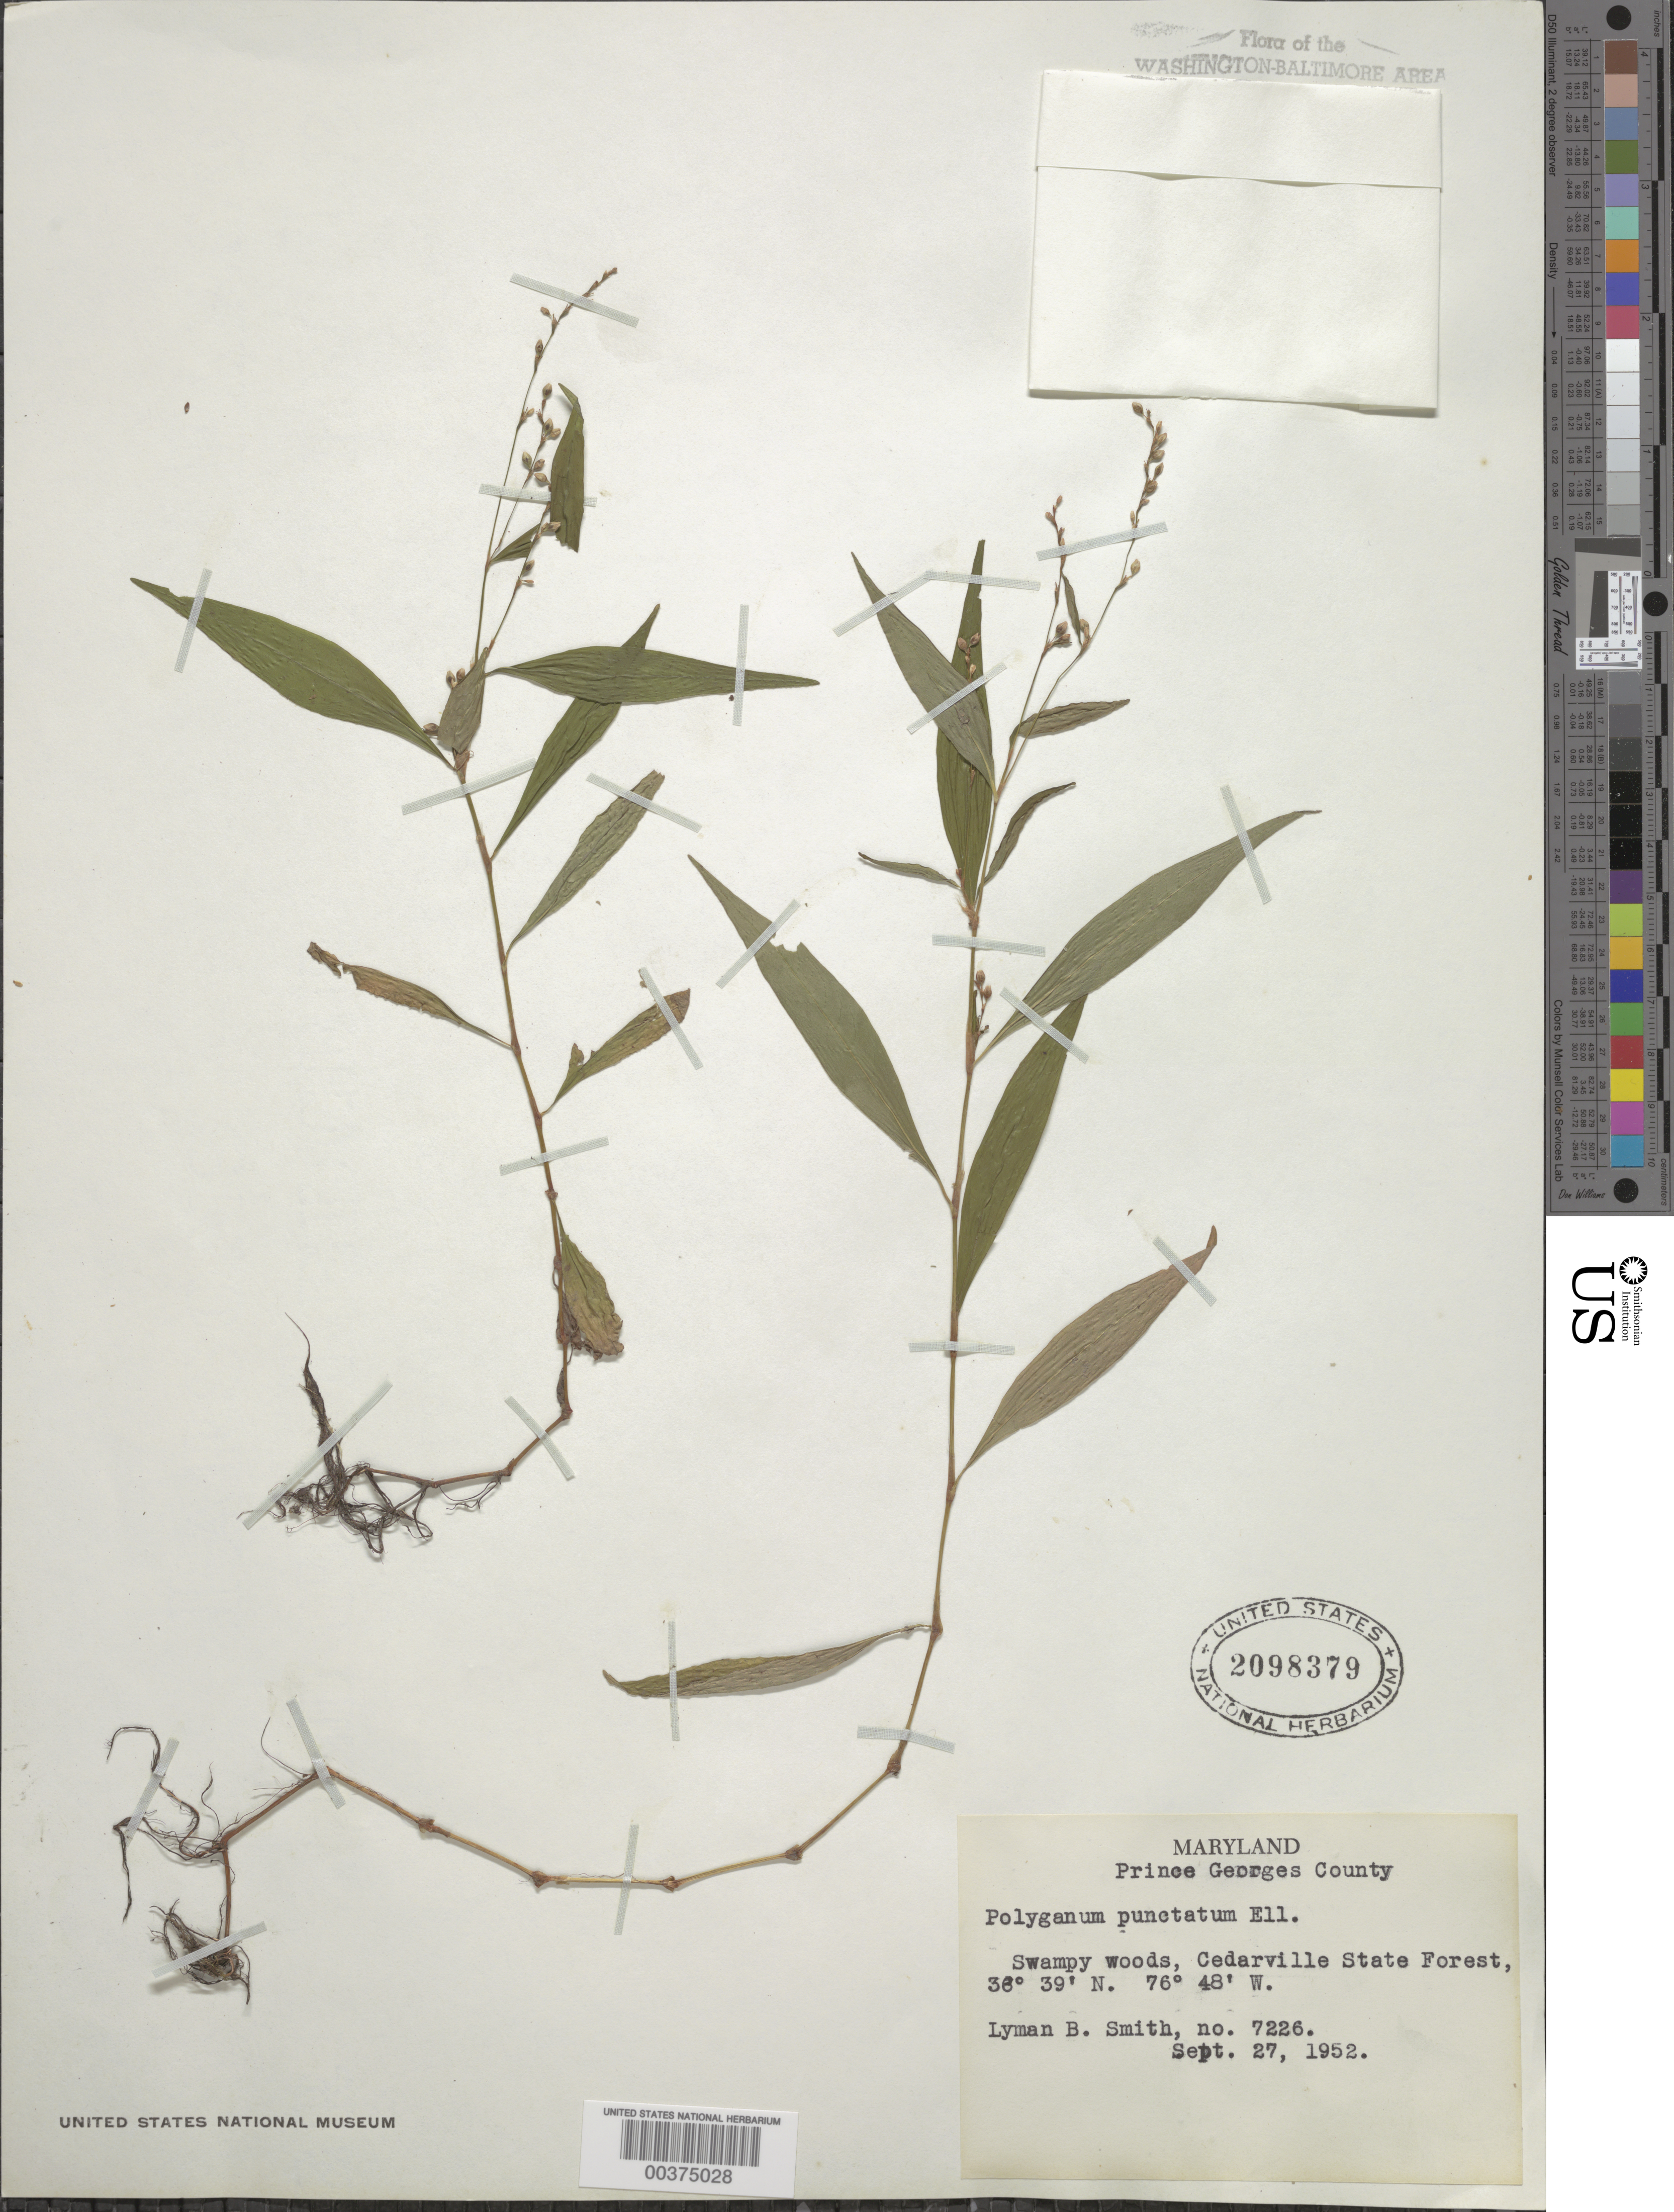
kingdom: Plantae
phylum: Tracheophyta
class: Magnoliopsida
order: Caryophyllales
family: Polygonaceae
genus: Persicaria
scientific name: Persicaria punctata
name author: (Elliott) Small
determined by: Atha, D. E.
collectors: L. Smith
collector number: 7226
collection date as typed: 27 Sep 1952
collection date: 1952-09-27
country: United States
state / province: Maryland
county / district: Prince George's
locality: Cedarville State Forest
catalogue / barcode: US 2098379